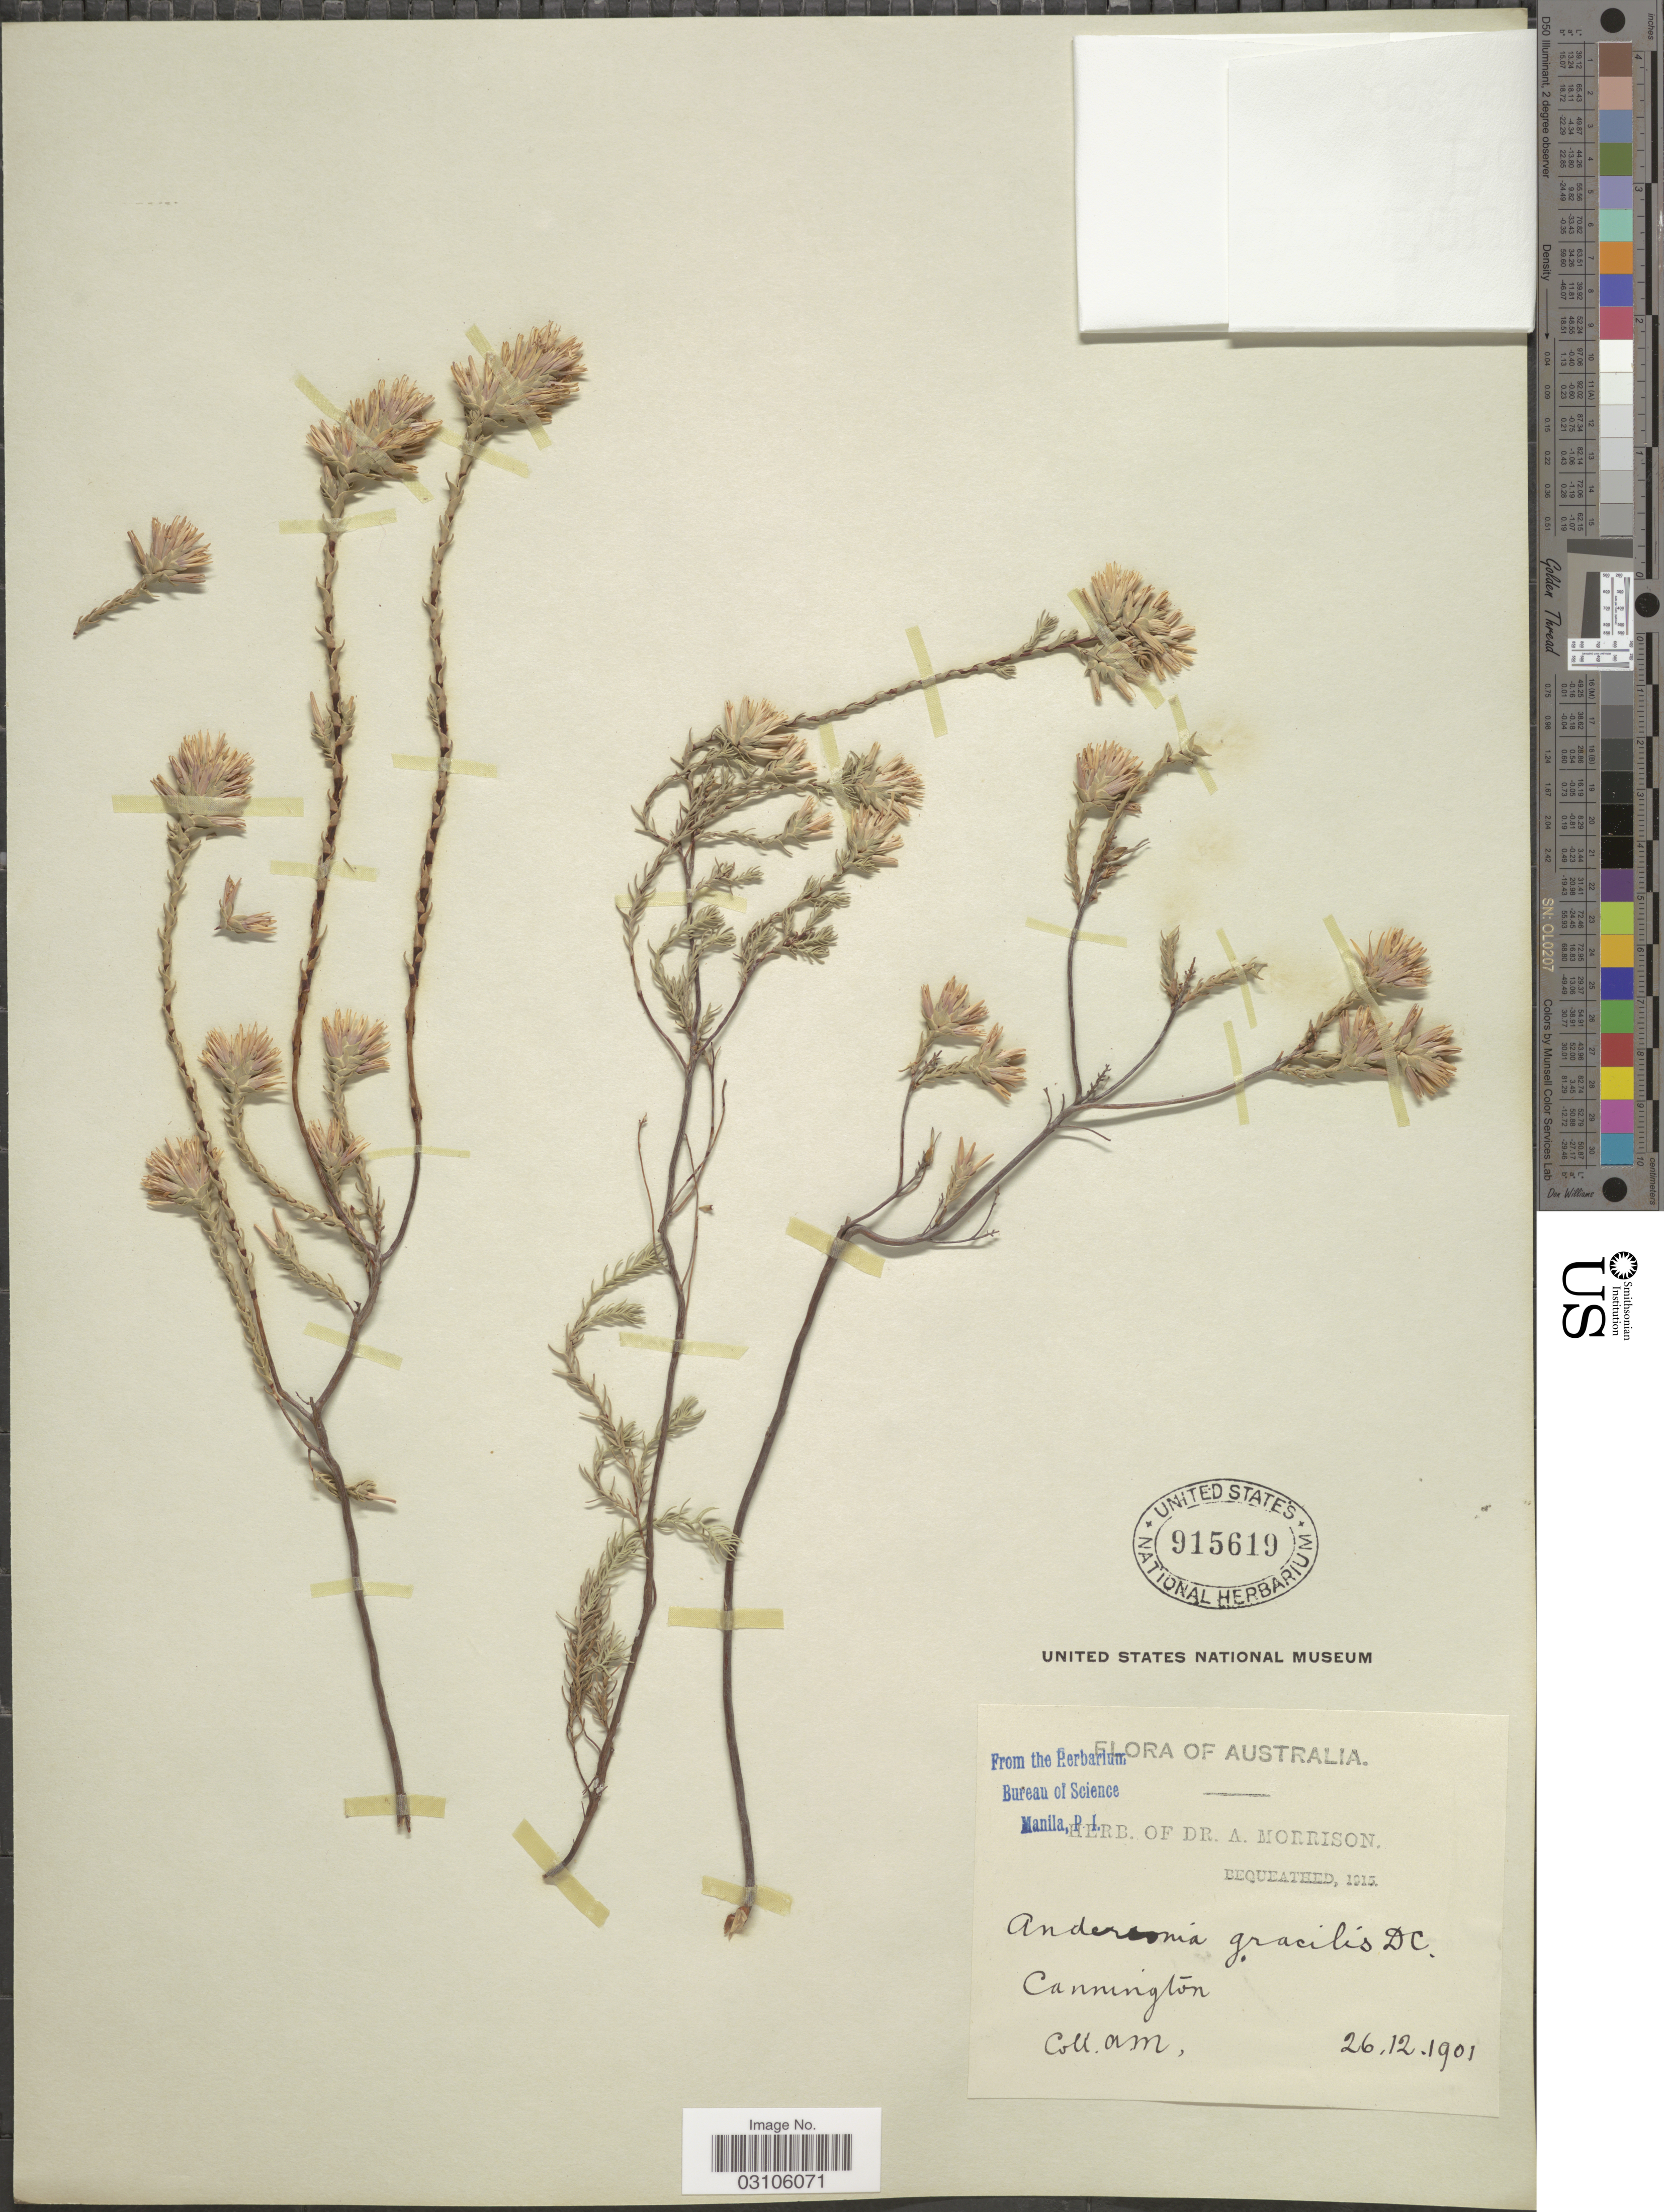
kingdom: Plantae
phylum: Tracheophyta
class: Magnoliopsida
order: Ericales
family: Ericaceae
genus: Andersonia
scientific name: Andersonia gracilis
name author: DC.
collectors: A. Morrison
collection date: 1901-12-26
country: Australia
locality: Cannington.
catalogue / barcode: US 915619